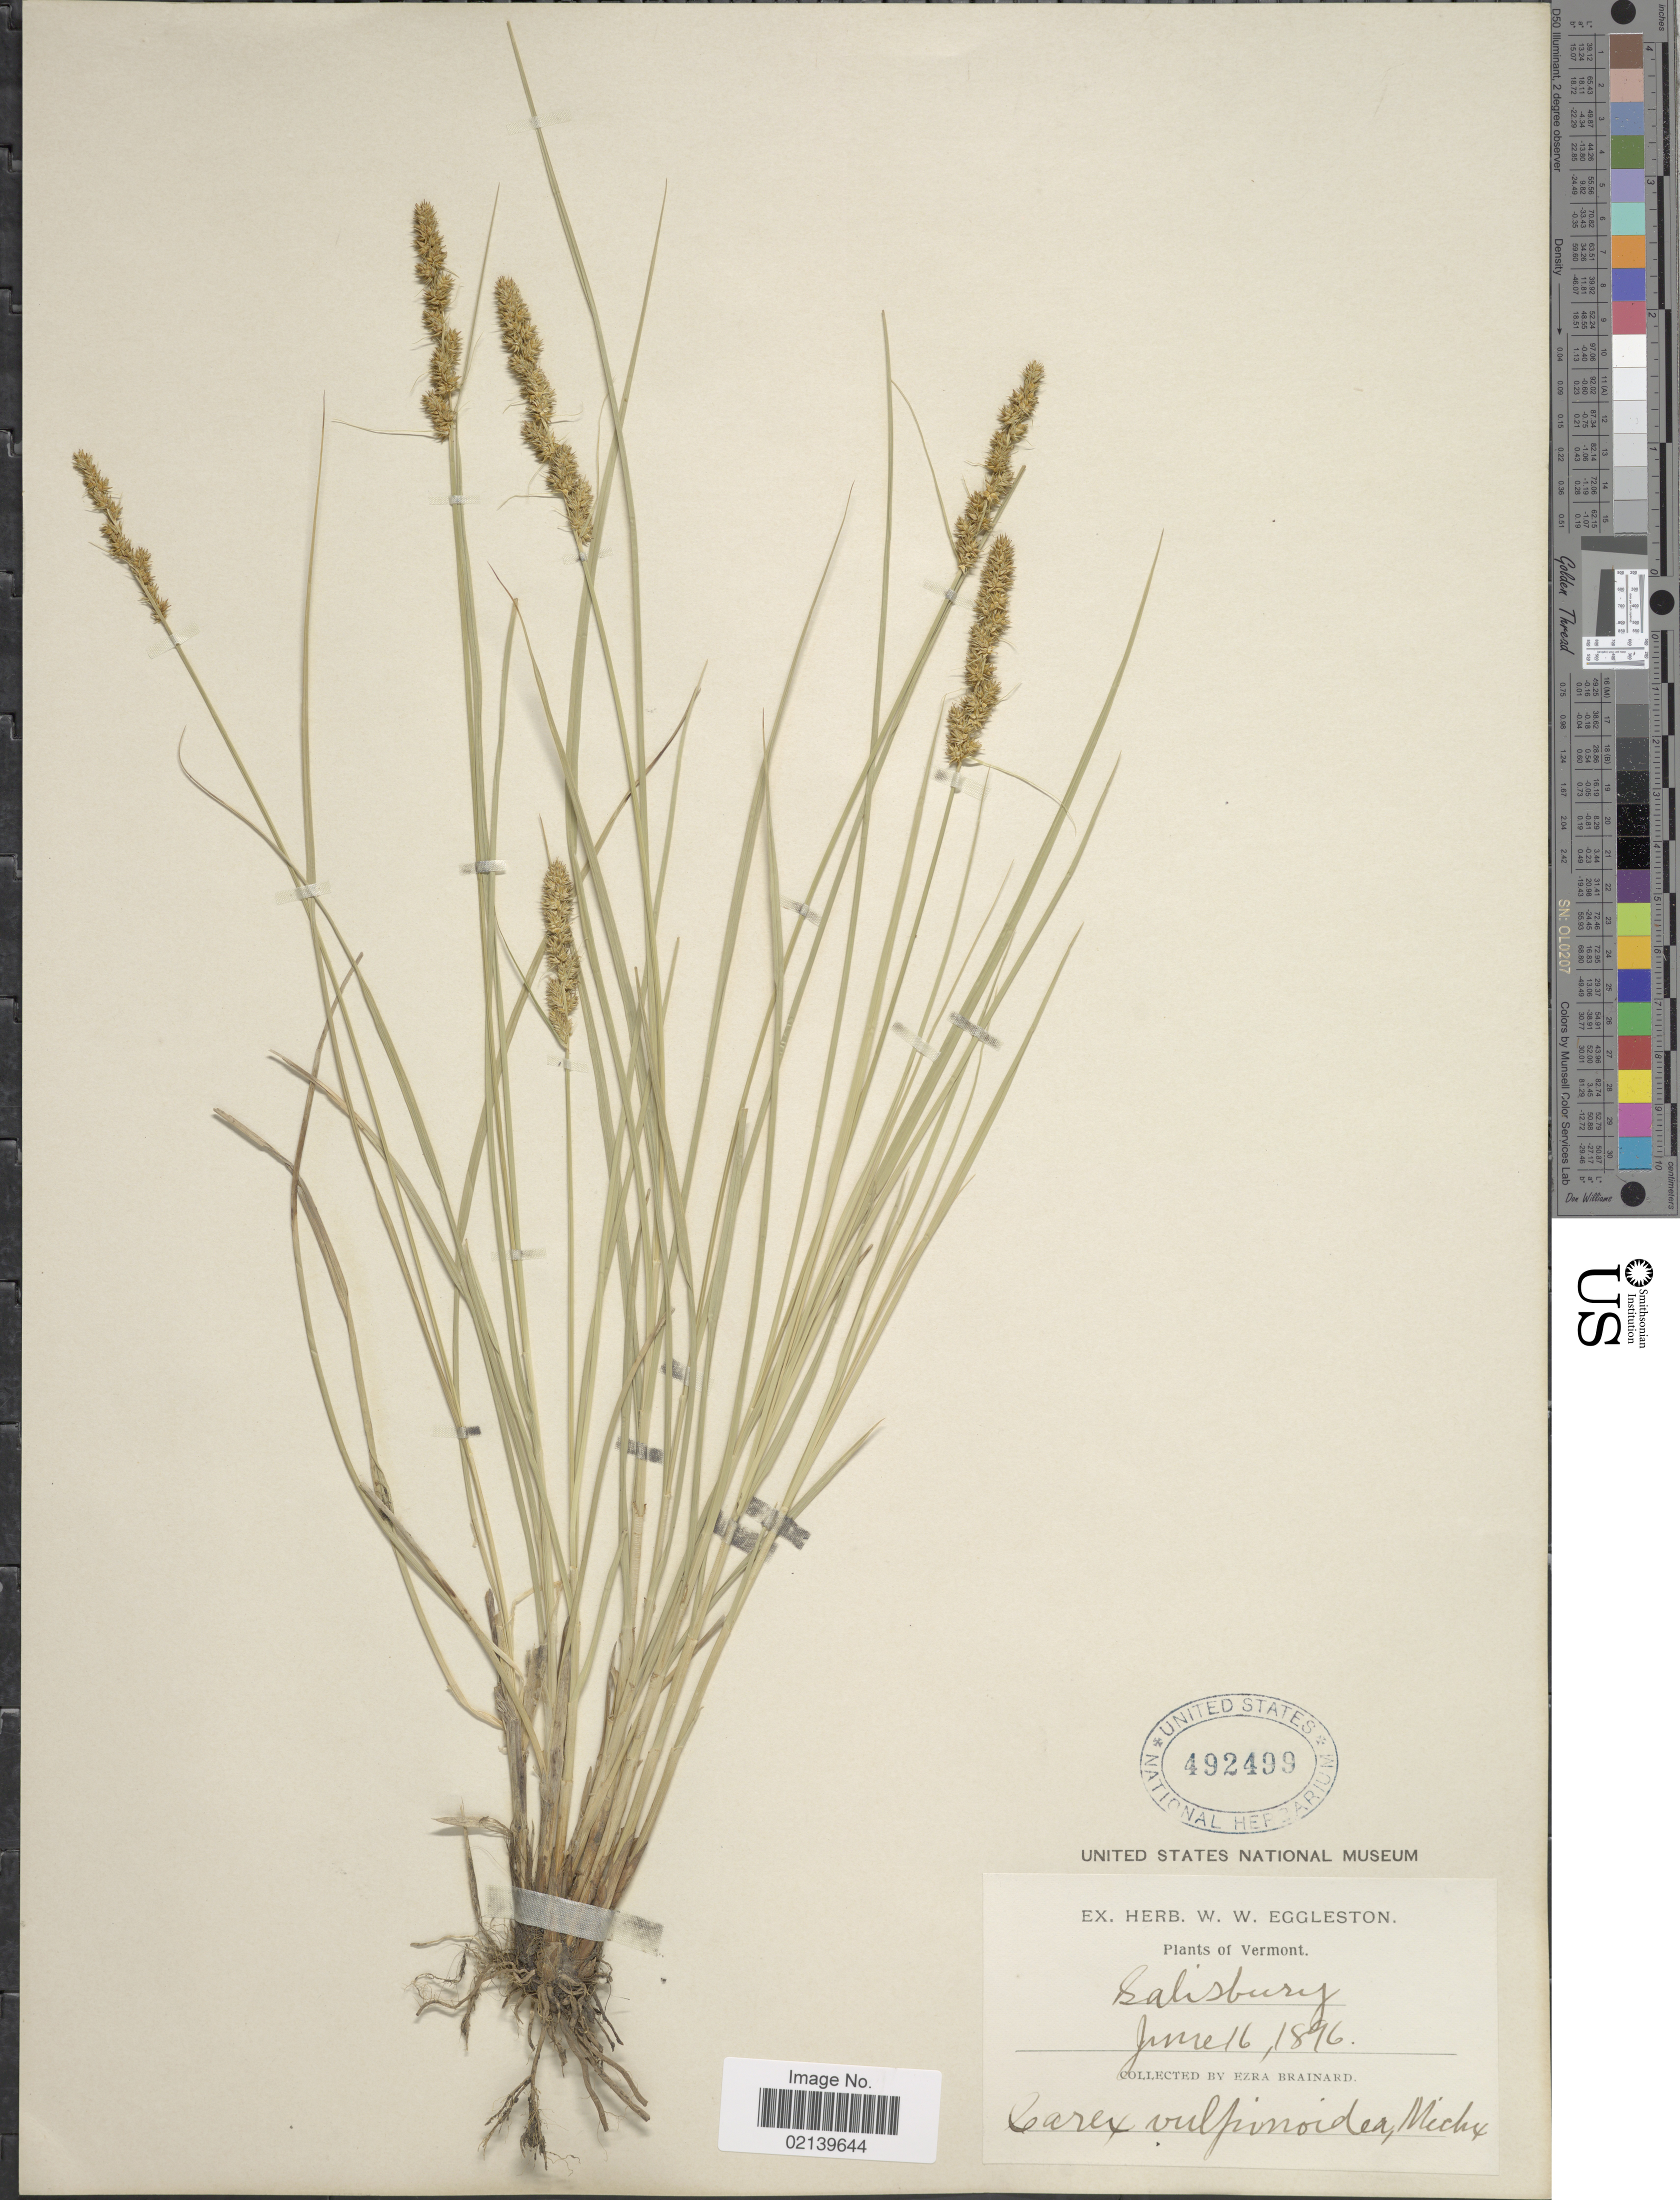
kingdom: Plantae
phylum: Tracheophyta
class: Liliopsida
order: Poales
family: Cyperaceae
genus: Carex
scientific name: Carex vulpinoidea Michx.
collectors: E. Brainard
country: United States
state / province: Vermont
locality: Salisbury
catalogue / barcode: US 492499